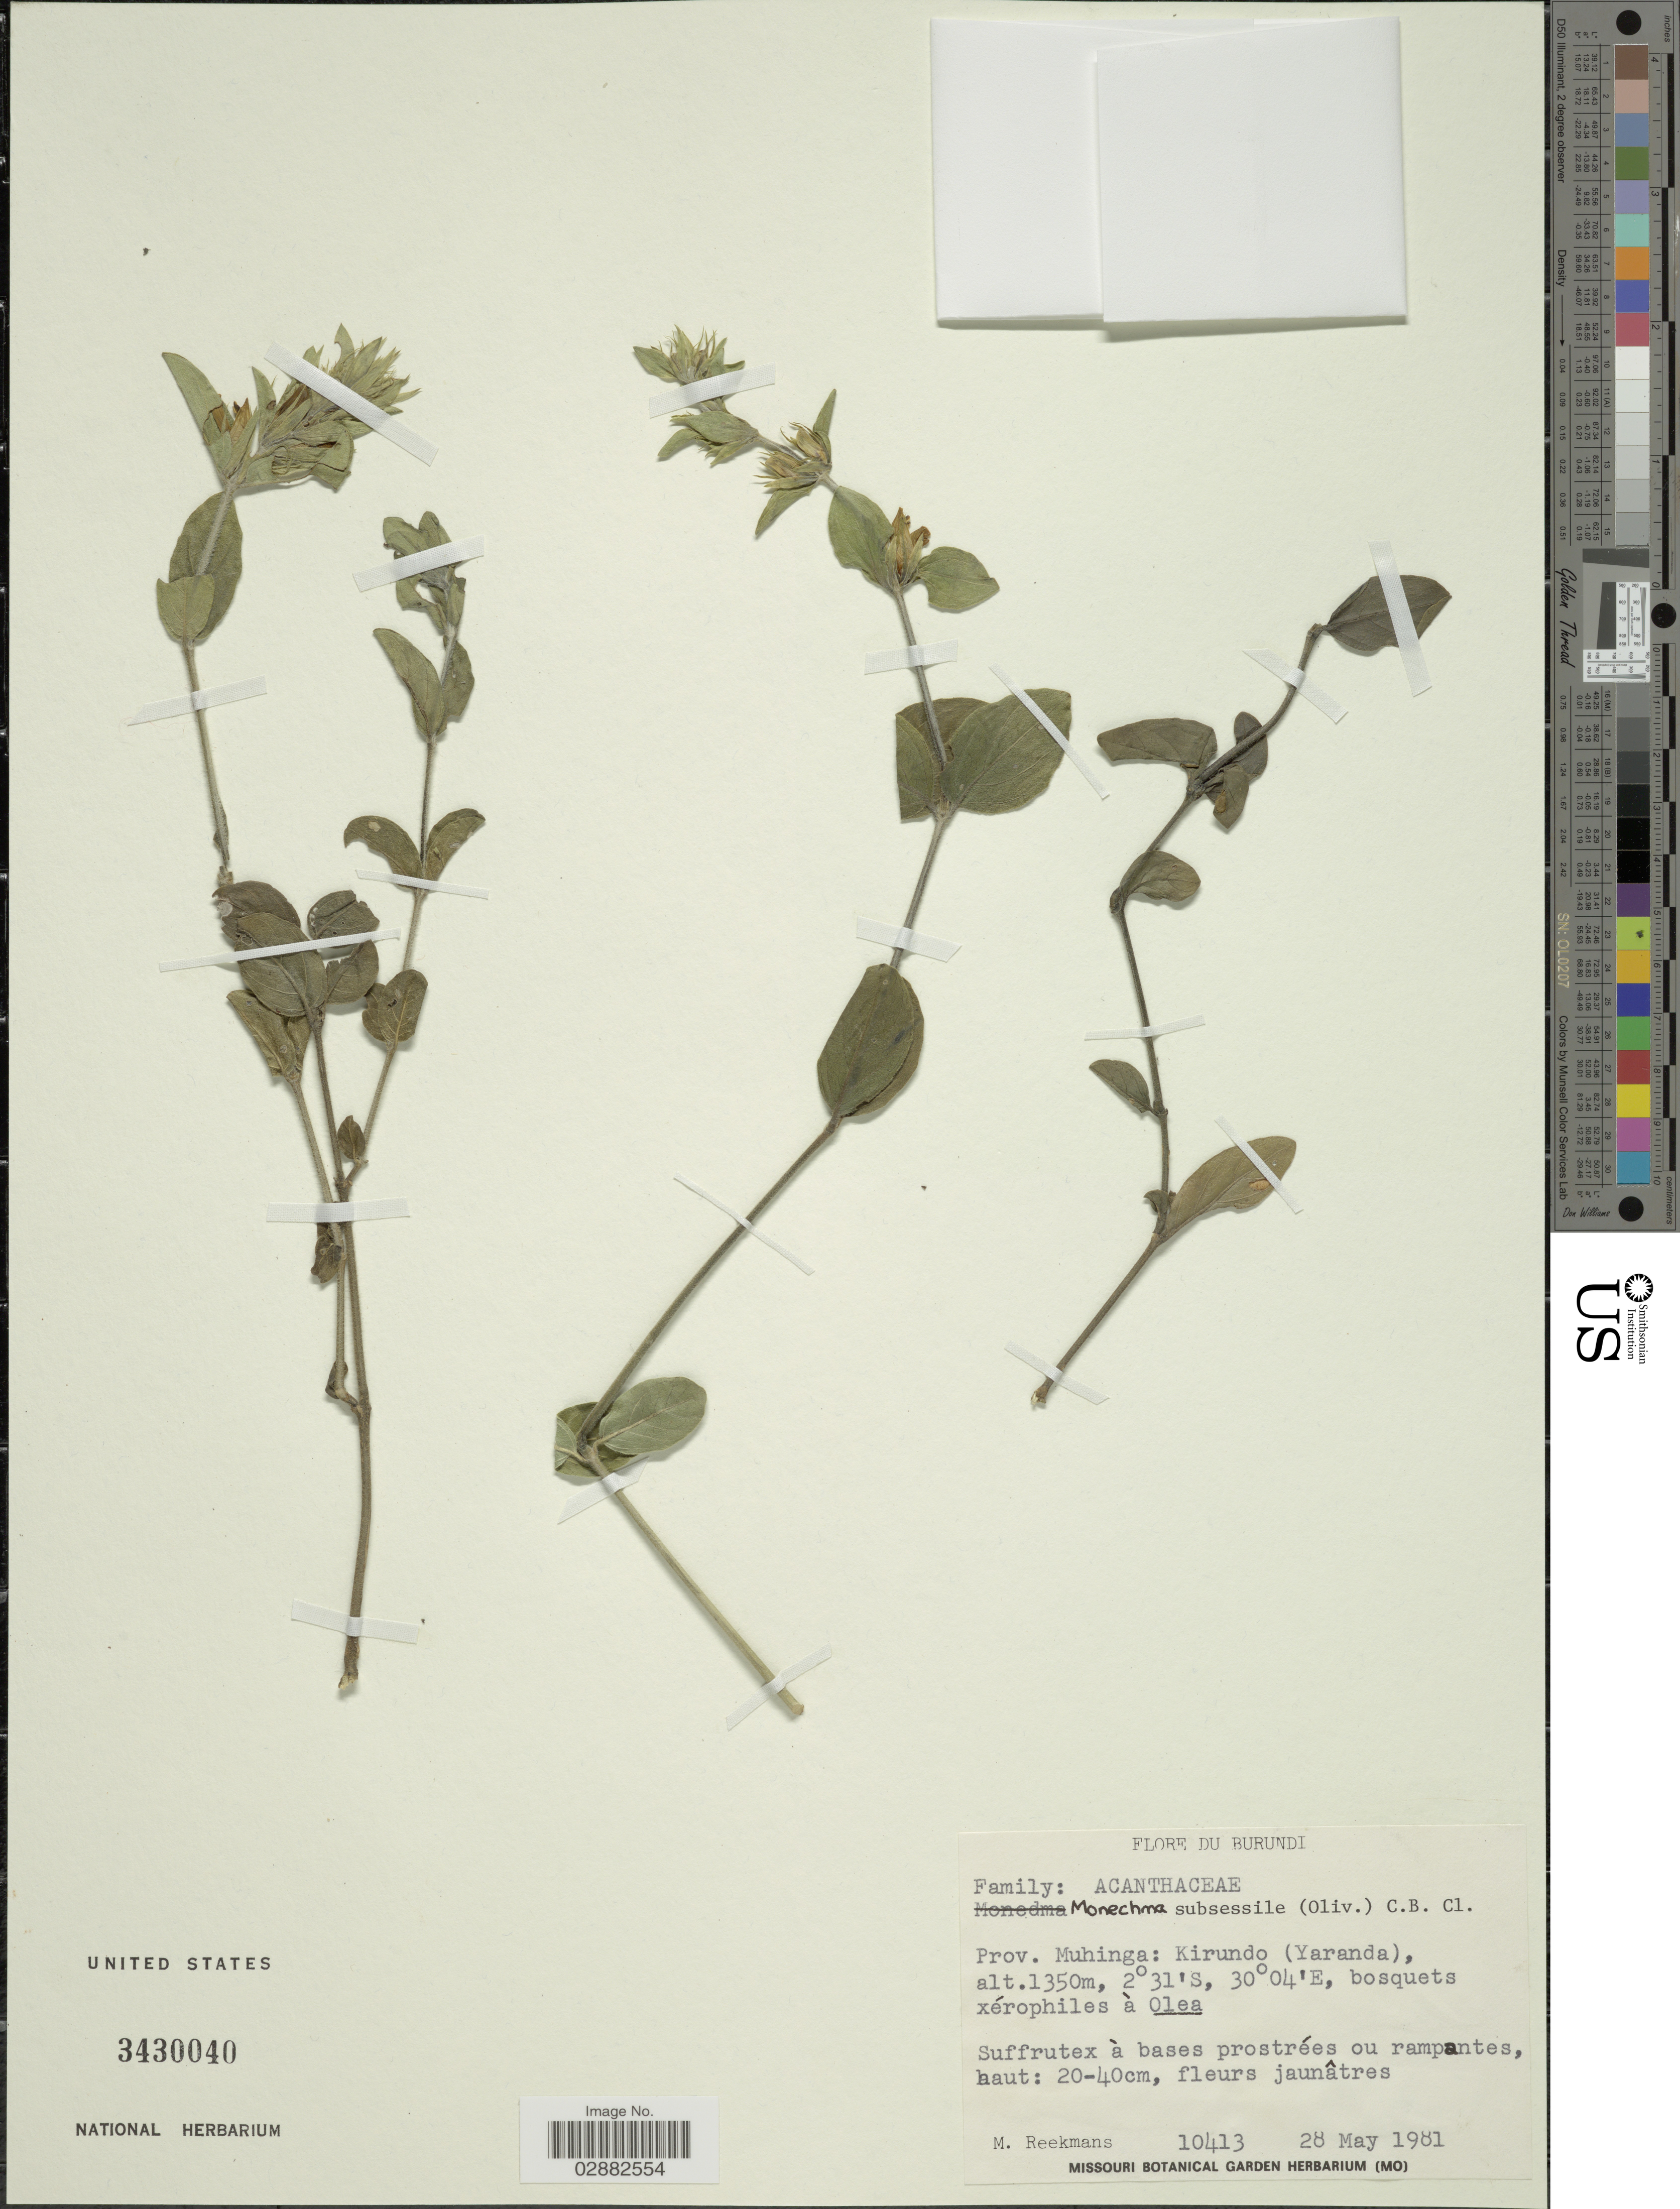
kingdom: Plantae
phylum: Tracheophyta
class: Magnoliopsida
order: Lamiales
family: Acanthaceae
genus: Justicia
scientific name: Justicia subsessilis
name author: Oliv.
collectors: M. Reekmans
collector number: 10413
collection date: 1981-05-28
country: Burundi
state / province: Kirundo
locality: Prov. Muhinga: Kirundo (Yaranda).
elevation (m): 1350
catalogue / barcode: US 3430040